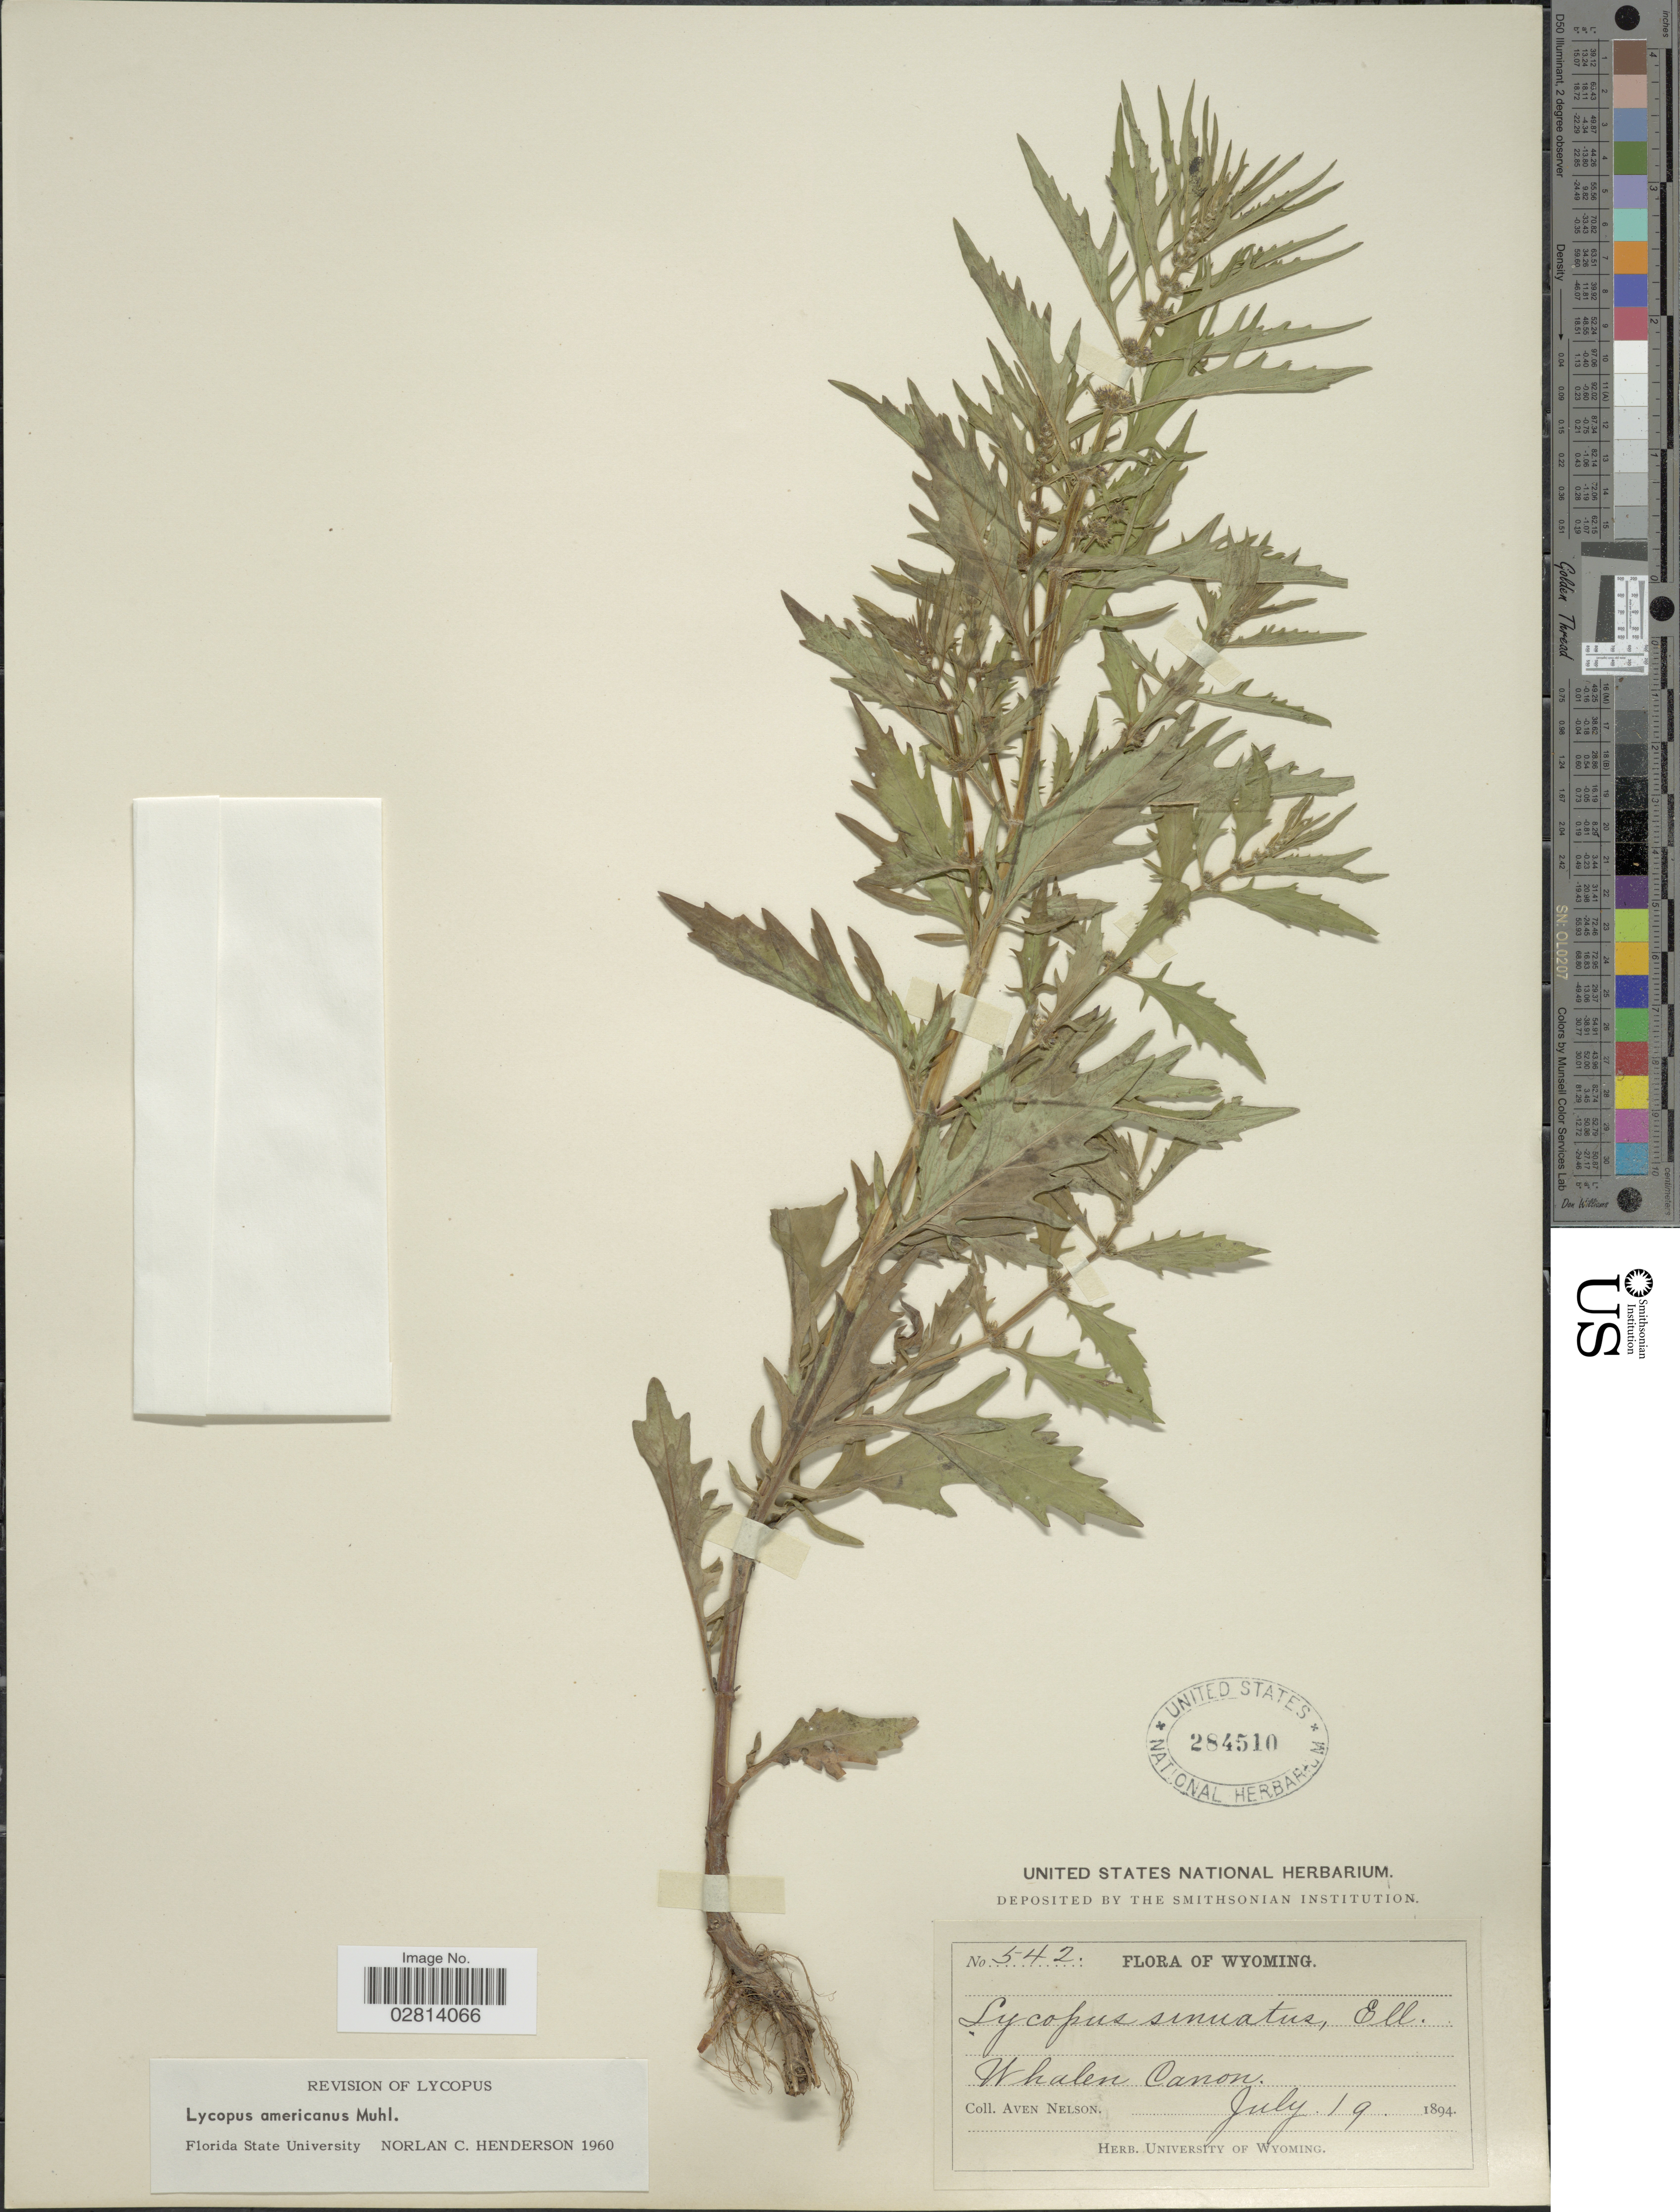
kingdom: Plantae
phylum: Tracheophyta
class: Magnoliopsida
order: Lamiales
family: Lamiaceae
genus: Lycopus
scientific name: Lycopus americanus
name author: Muhl. ex W.P.C. Barton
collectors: A. Nelson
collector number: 542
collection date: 1894-07-19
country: United States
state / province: Wyoming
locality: Whalen Canon.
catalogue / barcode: US 284510